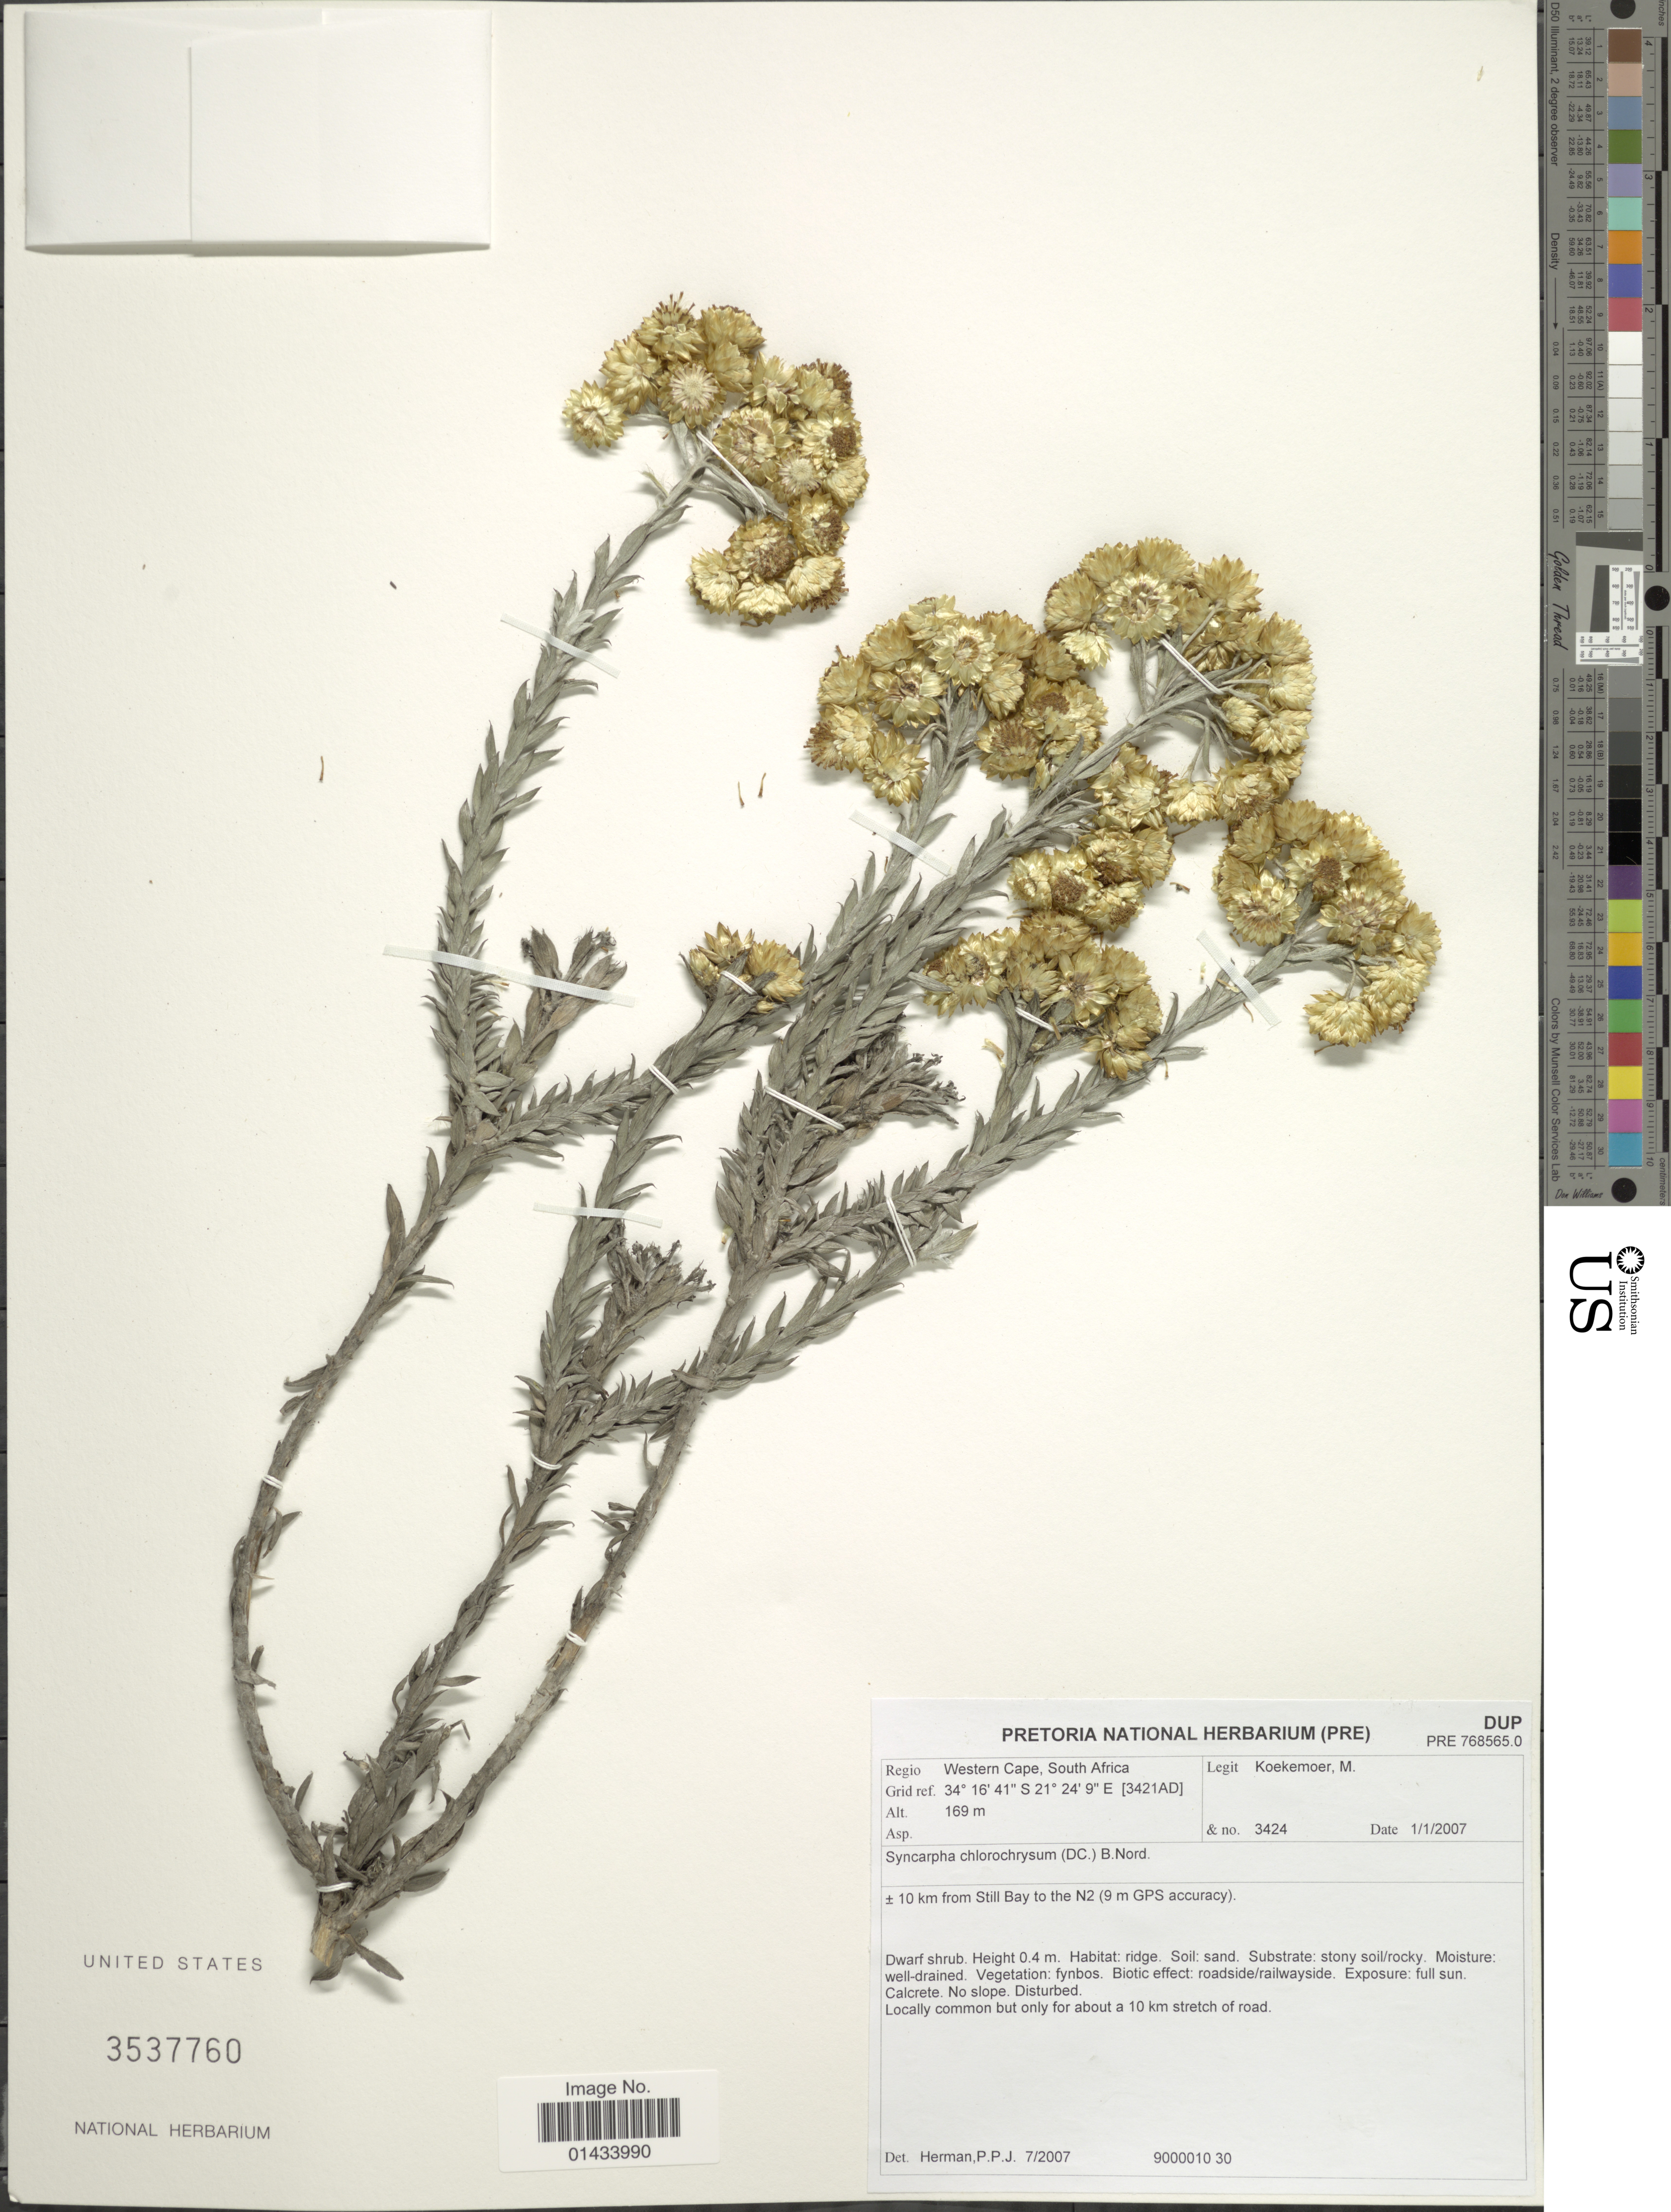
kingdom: Plantae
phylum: Tracheophyta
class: Magnoliopsida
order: Asterales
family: Asteraceae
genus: Syncarpha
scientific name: Syncarpha chlorochrysum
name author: (DC.) B. Nord.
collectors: M. Koekemoer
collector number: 3424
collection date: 2007-01-01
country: South Africa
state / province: Western Cape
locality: ±10 km from Still Billy to the N2 (9 m GPS accuracy)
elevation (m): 169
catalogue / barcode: US 3537760